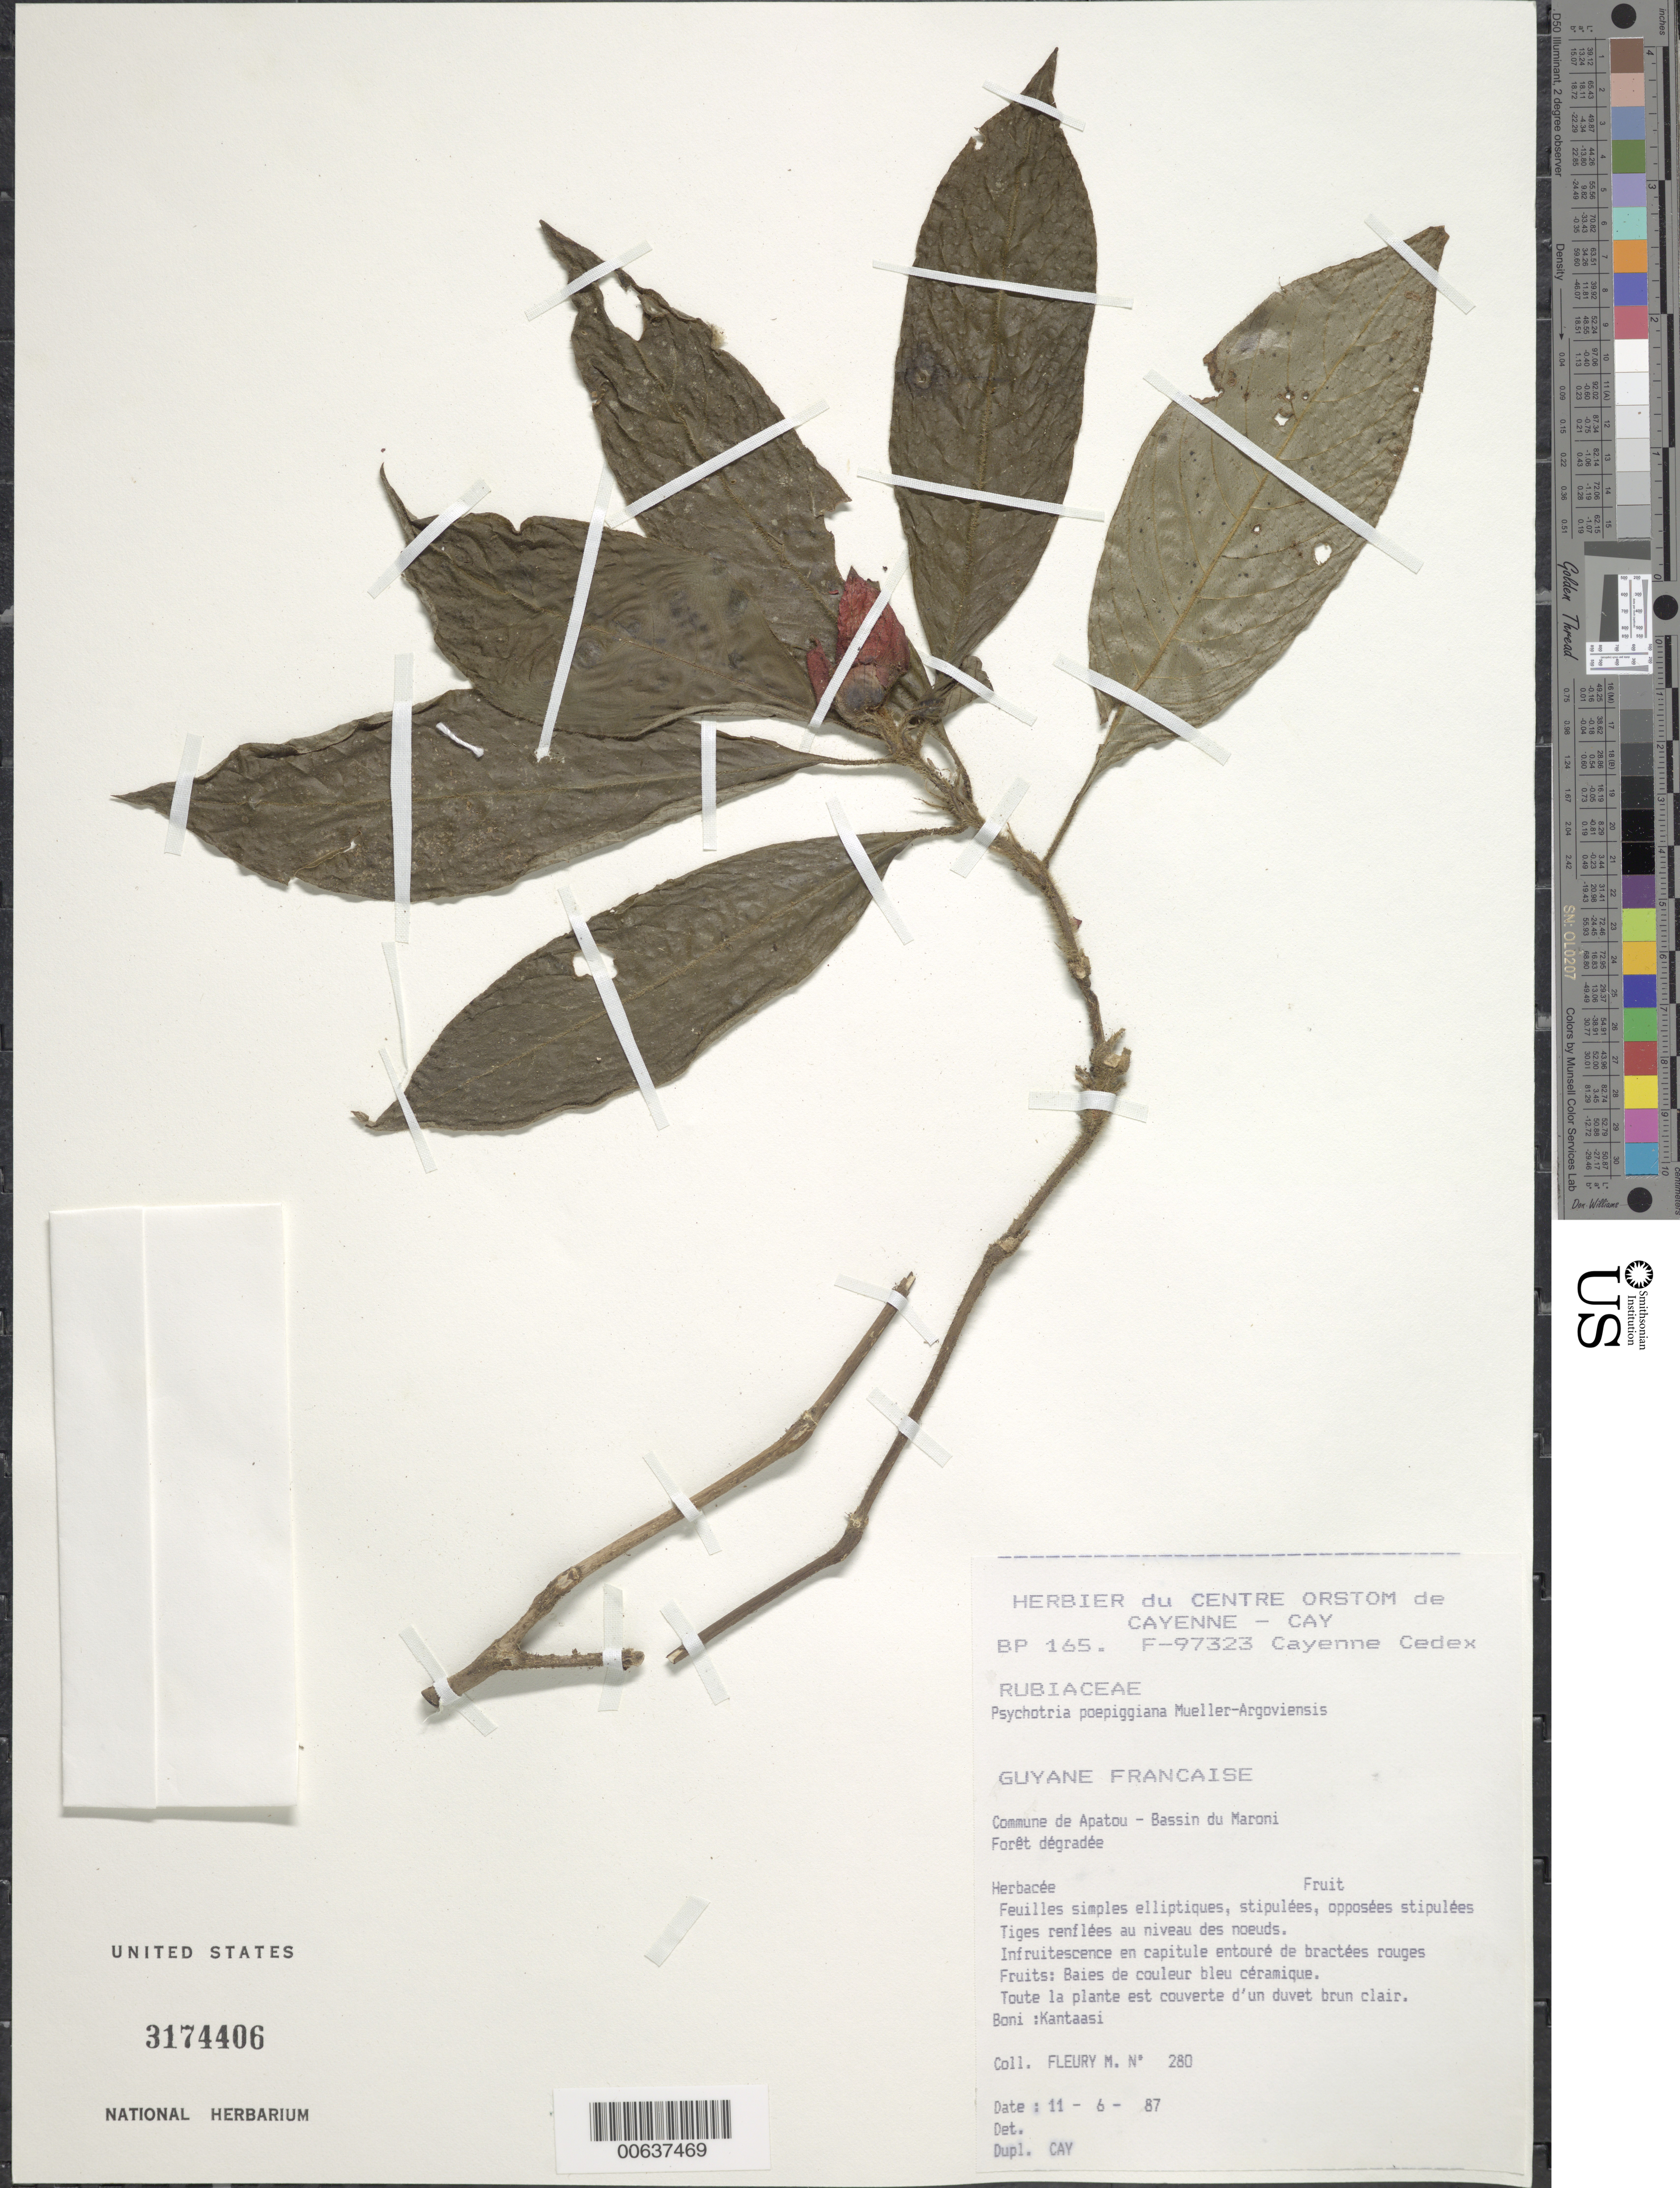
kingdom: Plantae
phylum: Tracheophyta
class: Magnoliopsida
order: Gentianales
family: Rubiaceae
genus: Palicourea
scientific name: Palicourea tomentosa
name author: (Aubl.) Borhidi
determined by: Kirkbride, J. H., Jr.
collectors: M. Fleury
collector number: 280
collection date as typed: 11-Jun-87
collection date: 1987-06-11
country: French Guiana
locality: Commune de Saint-Laurent du Maroni, Bassin du Bas-Maroni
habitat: Foret degradee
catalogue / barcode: US 3174406